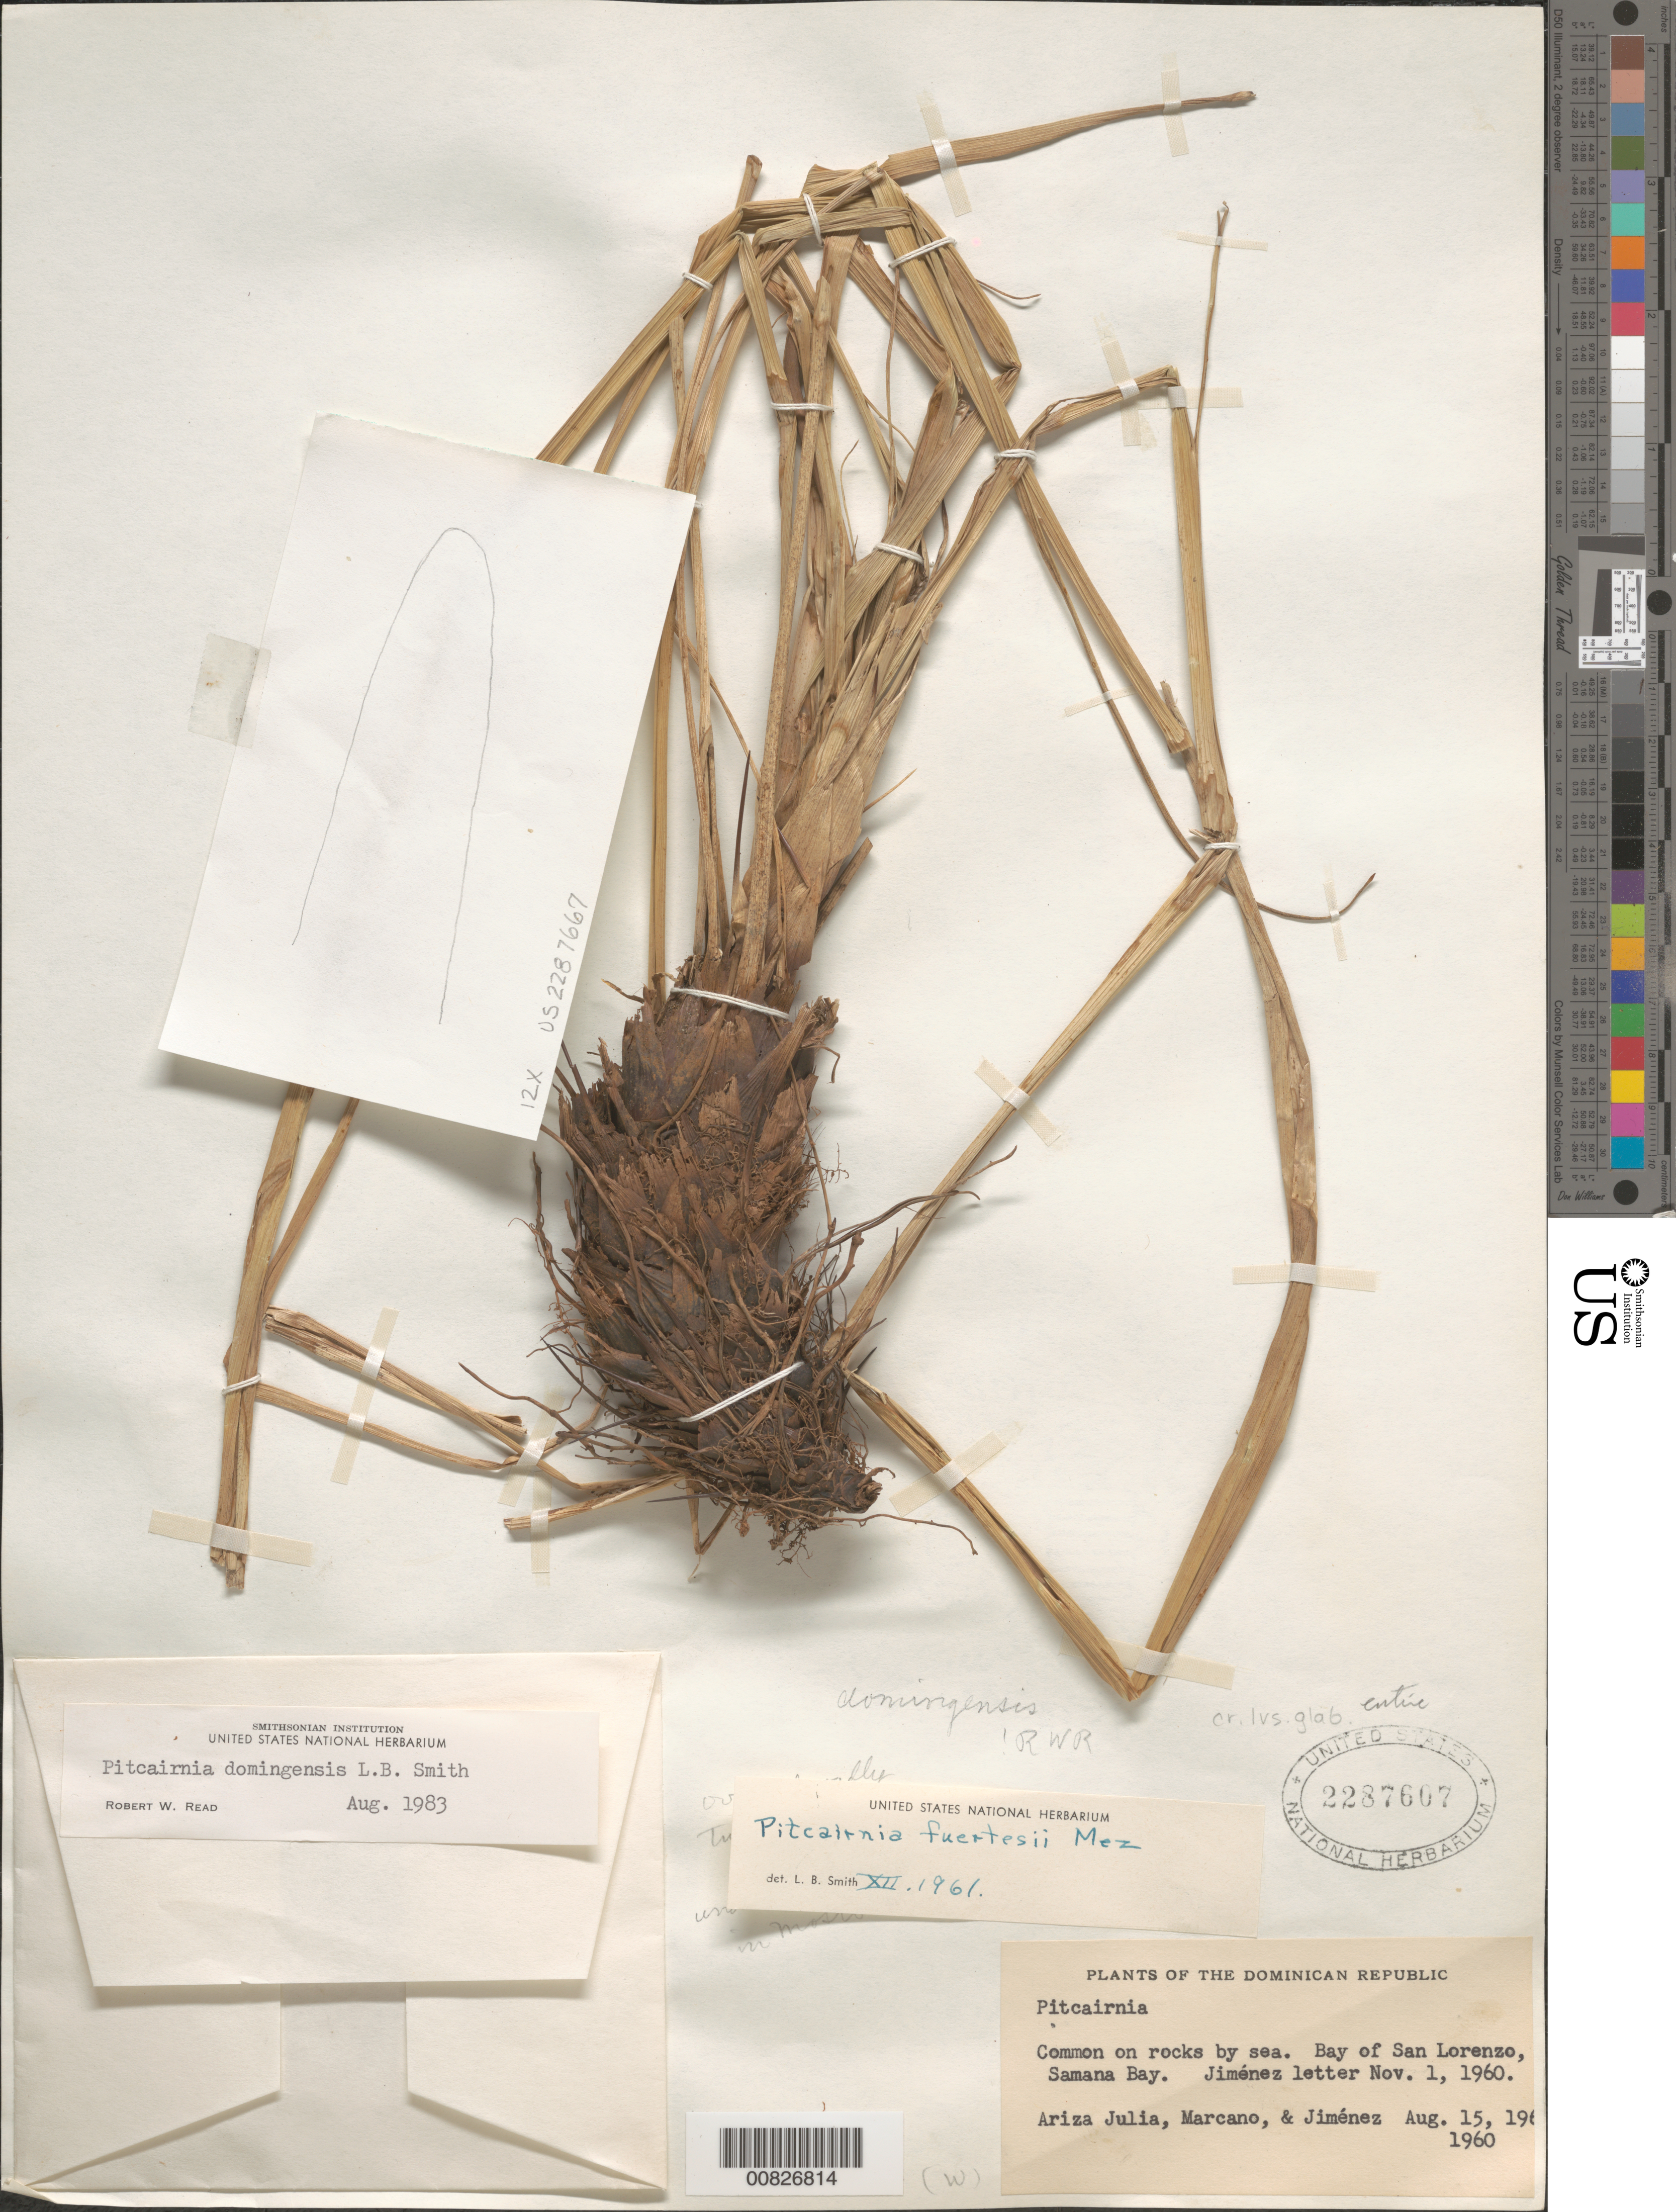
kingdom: Plantae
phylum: Tracheophyta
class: Liliopsida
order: Poales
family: Bromeliaceae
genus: Pitcairnia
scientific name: Pitcairnia domingensis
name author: L.B. Sm.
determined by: Read, Robert W., (US), NMNH (UNITED STATES)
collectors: L. Ariza-Julia, -. Marcano & Jimenez, --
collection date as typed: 15 Aug 1960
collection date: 1960-08-15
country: Dominican Republic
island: Hispaniola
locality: Bay of San Lorenzo, Samana Bay.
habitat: Common on rocks by sea.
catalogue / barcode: US 2287607